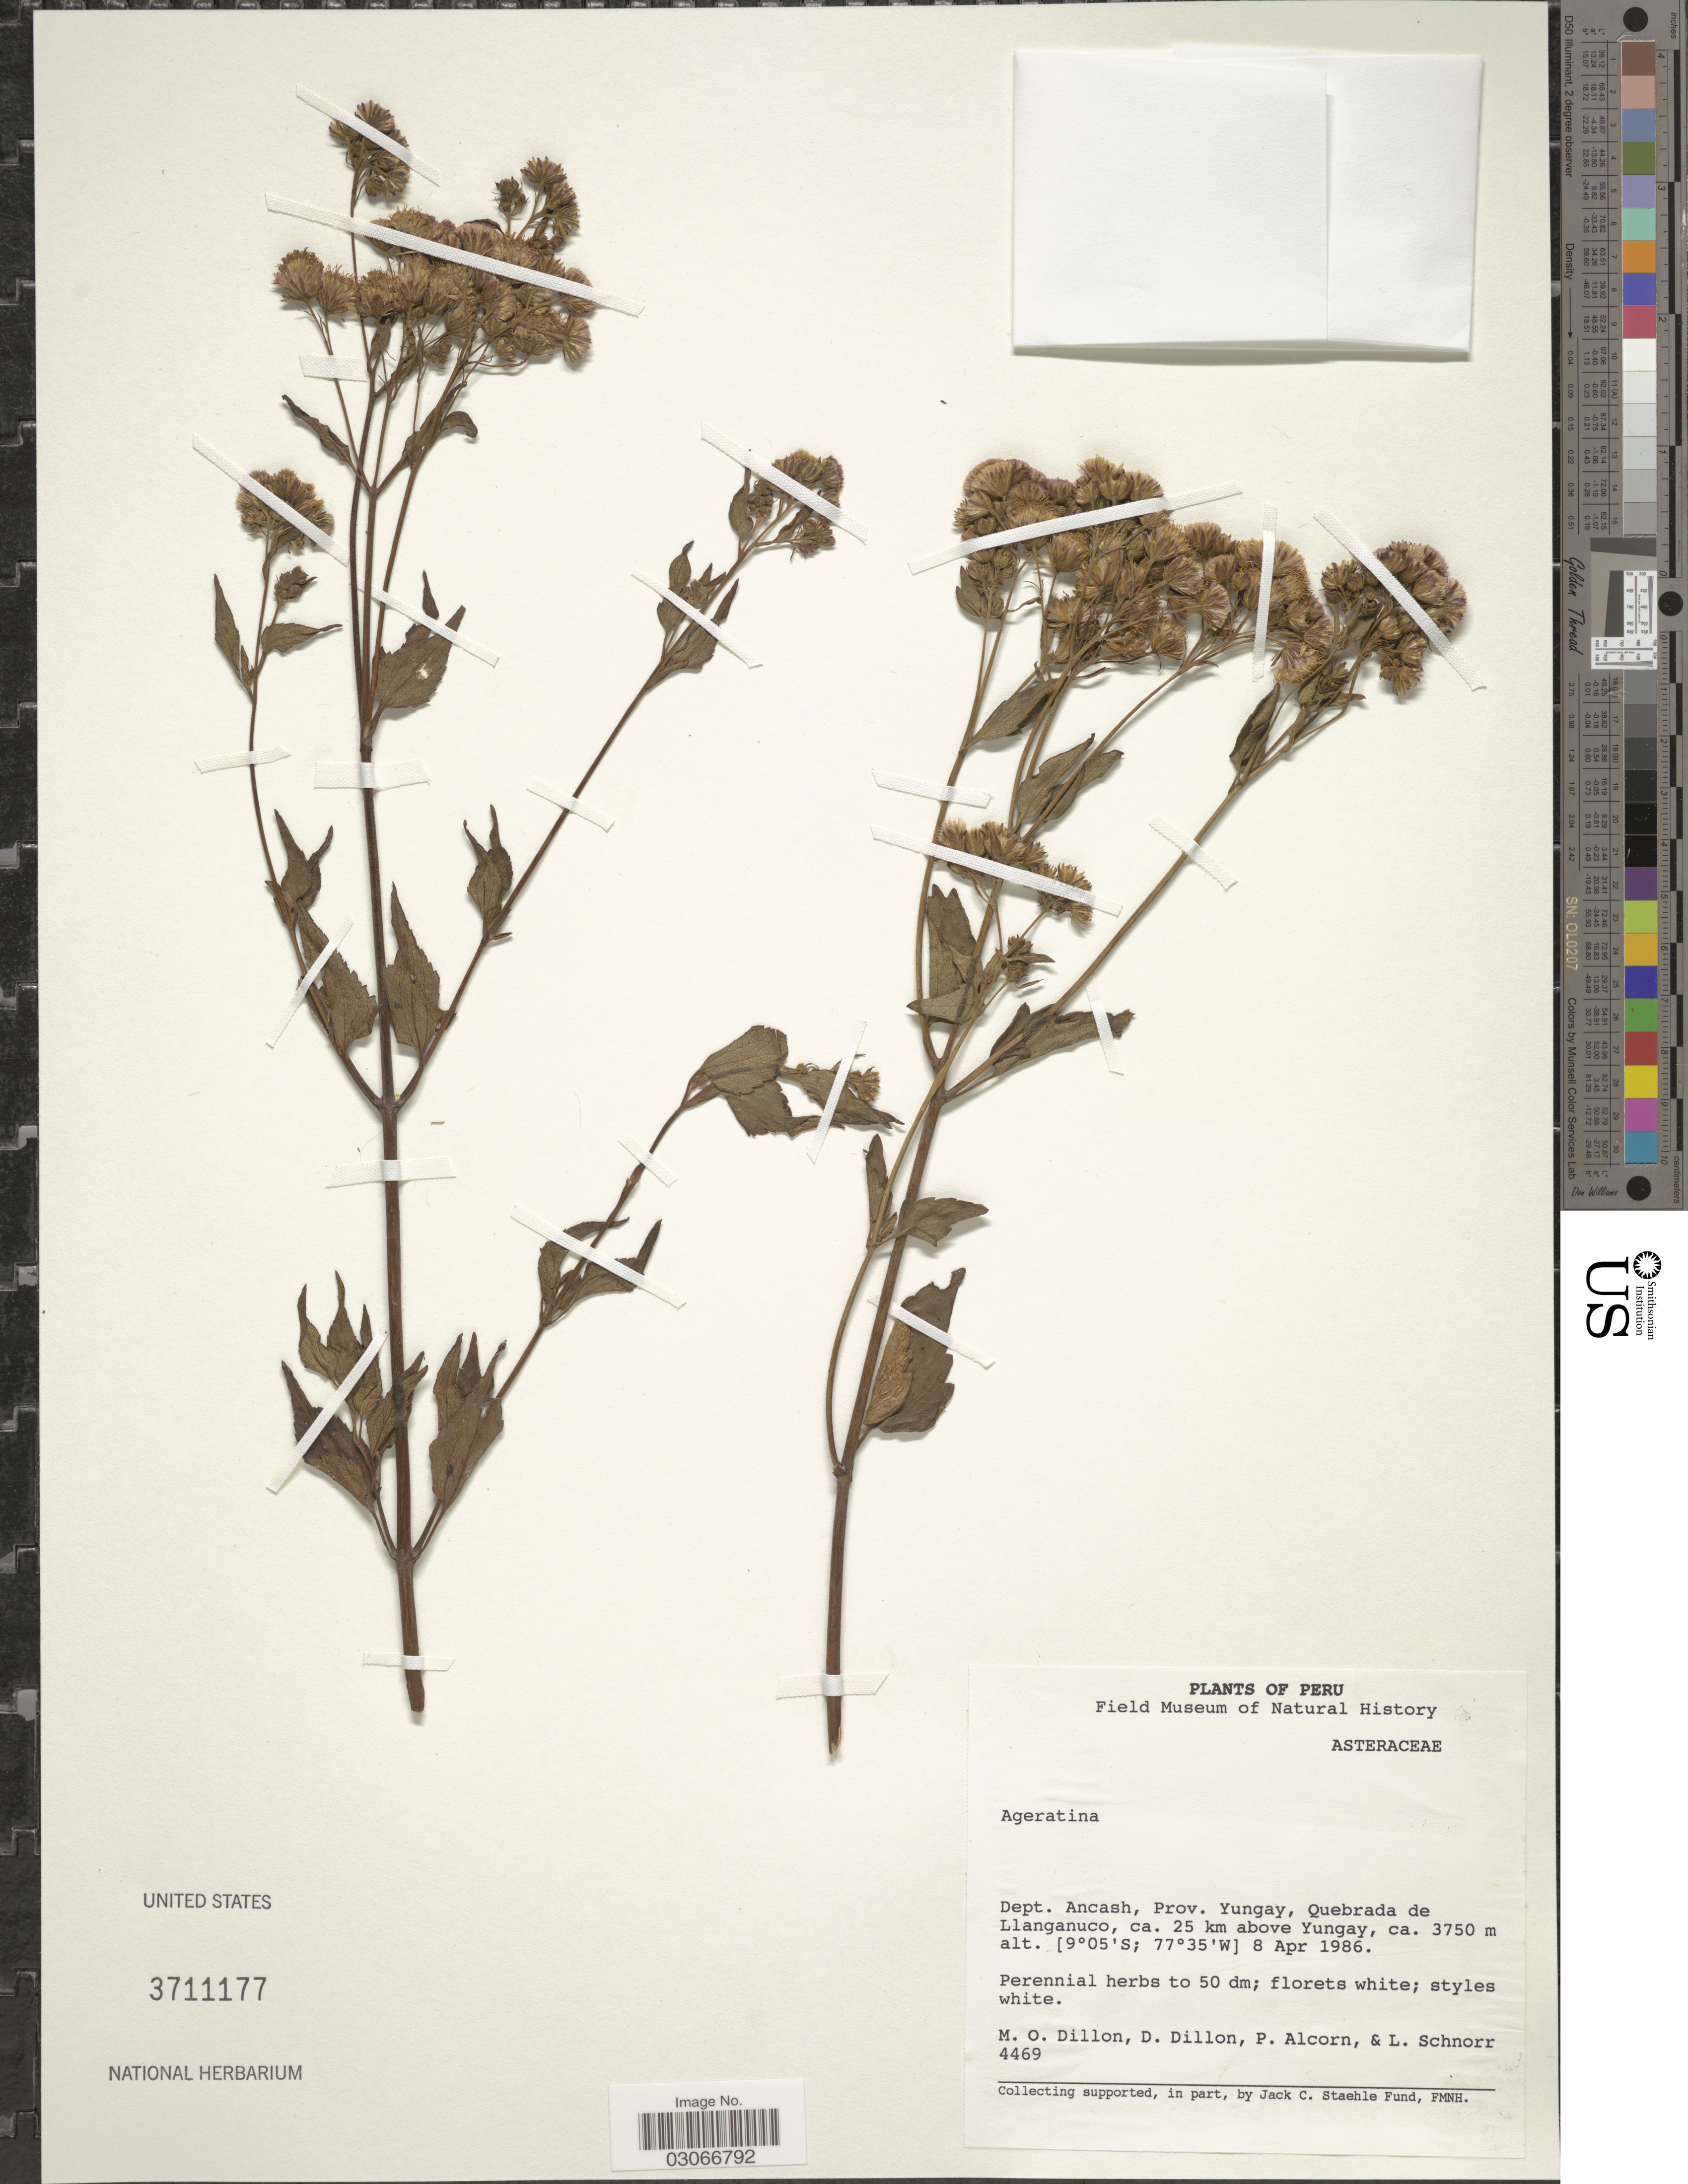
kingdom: Plantae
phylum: Tracheophyta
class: Magnoliopsida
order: Asterales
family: Asteraceae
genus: Ageratina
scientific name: Ageratina sp.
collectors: M. O. Dillon, D. Dillon, P. Alcorn & L. Schnorr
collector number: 4469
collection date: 1986-04-08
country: Peru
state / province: Ancash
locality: Dept. Ancash, Prov. Yungay, Quebrada de Llanganuco, ca. 25 km above Yungay.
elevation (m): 3750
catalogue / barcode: US 3711171